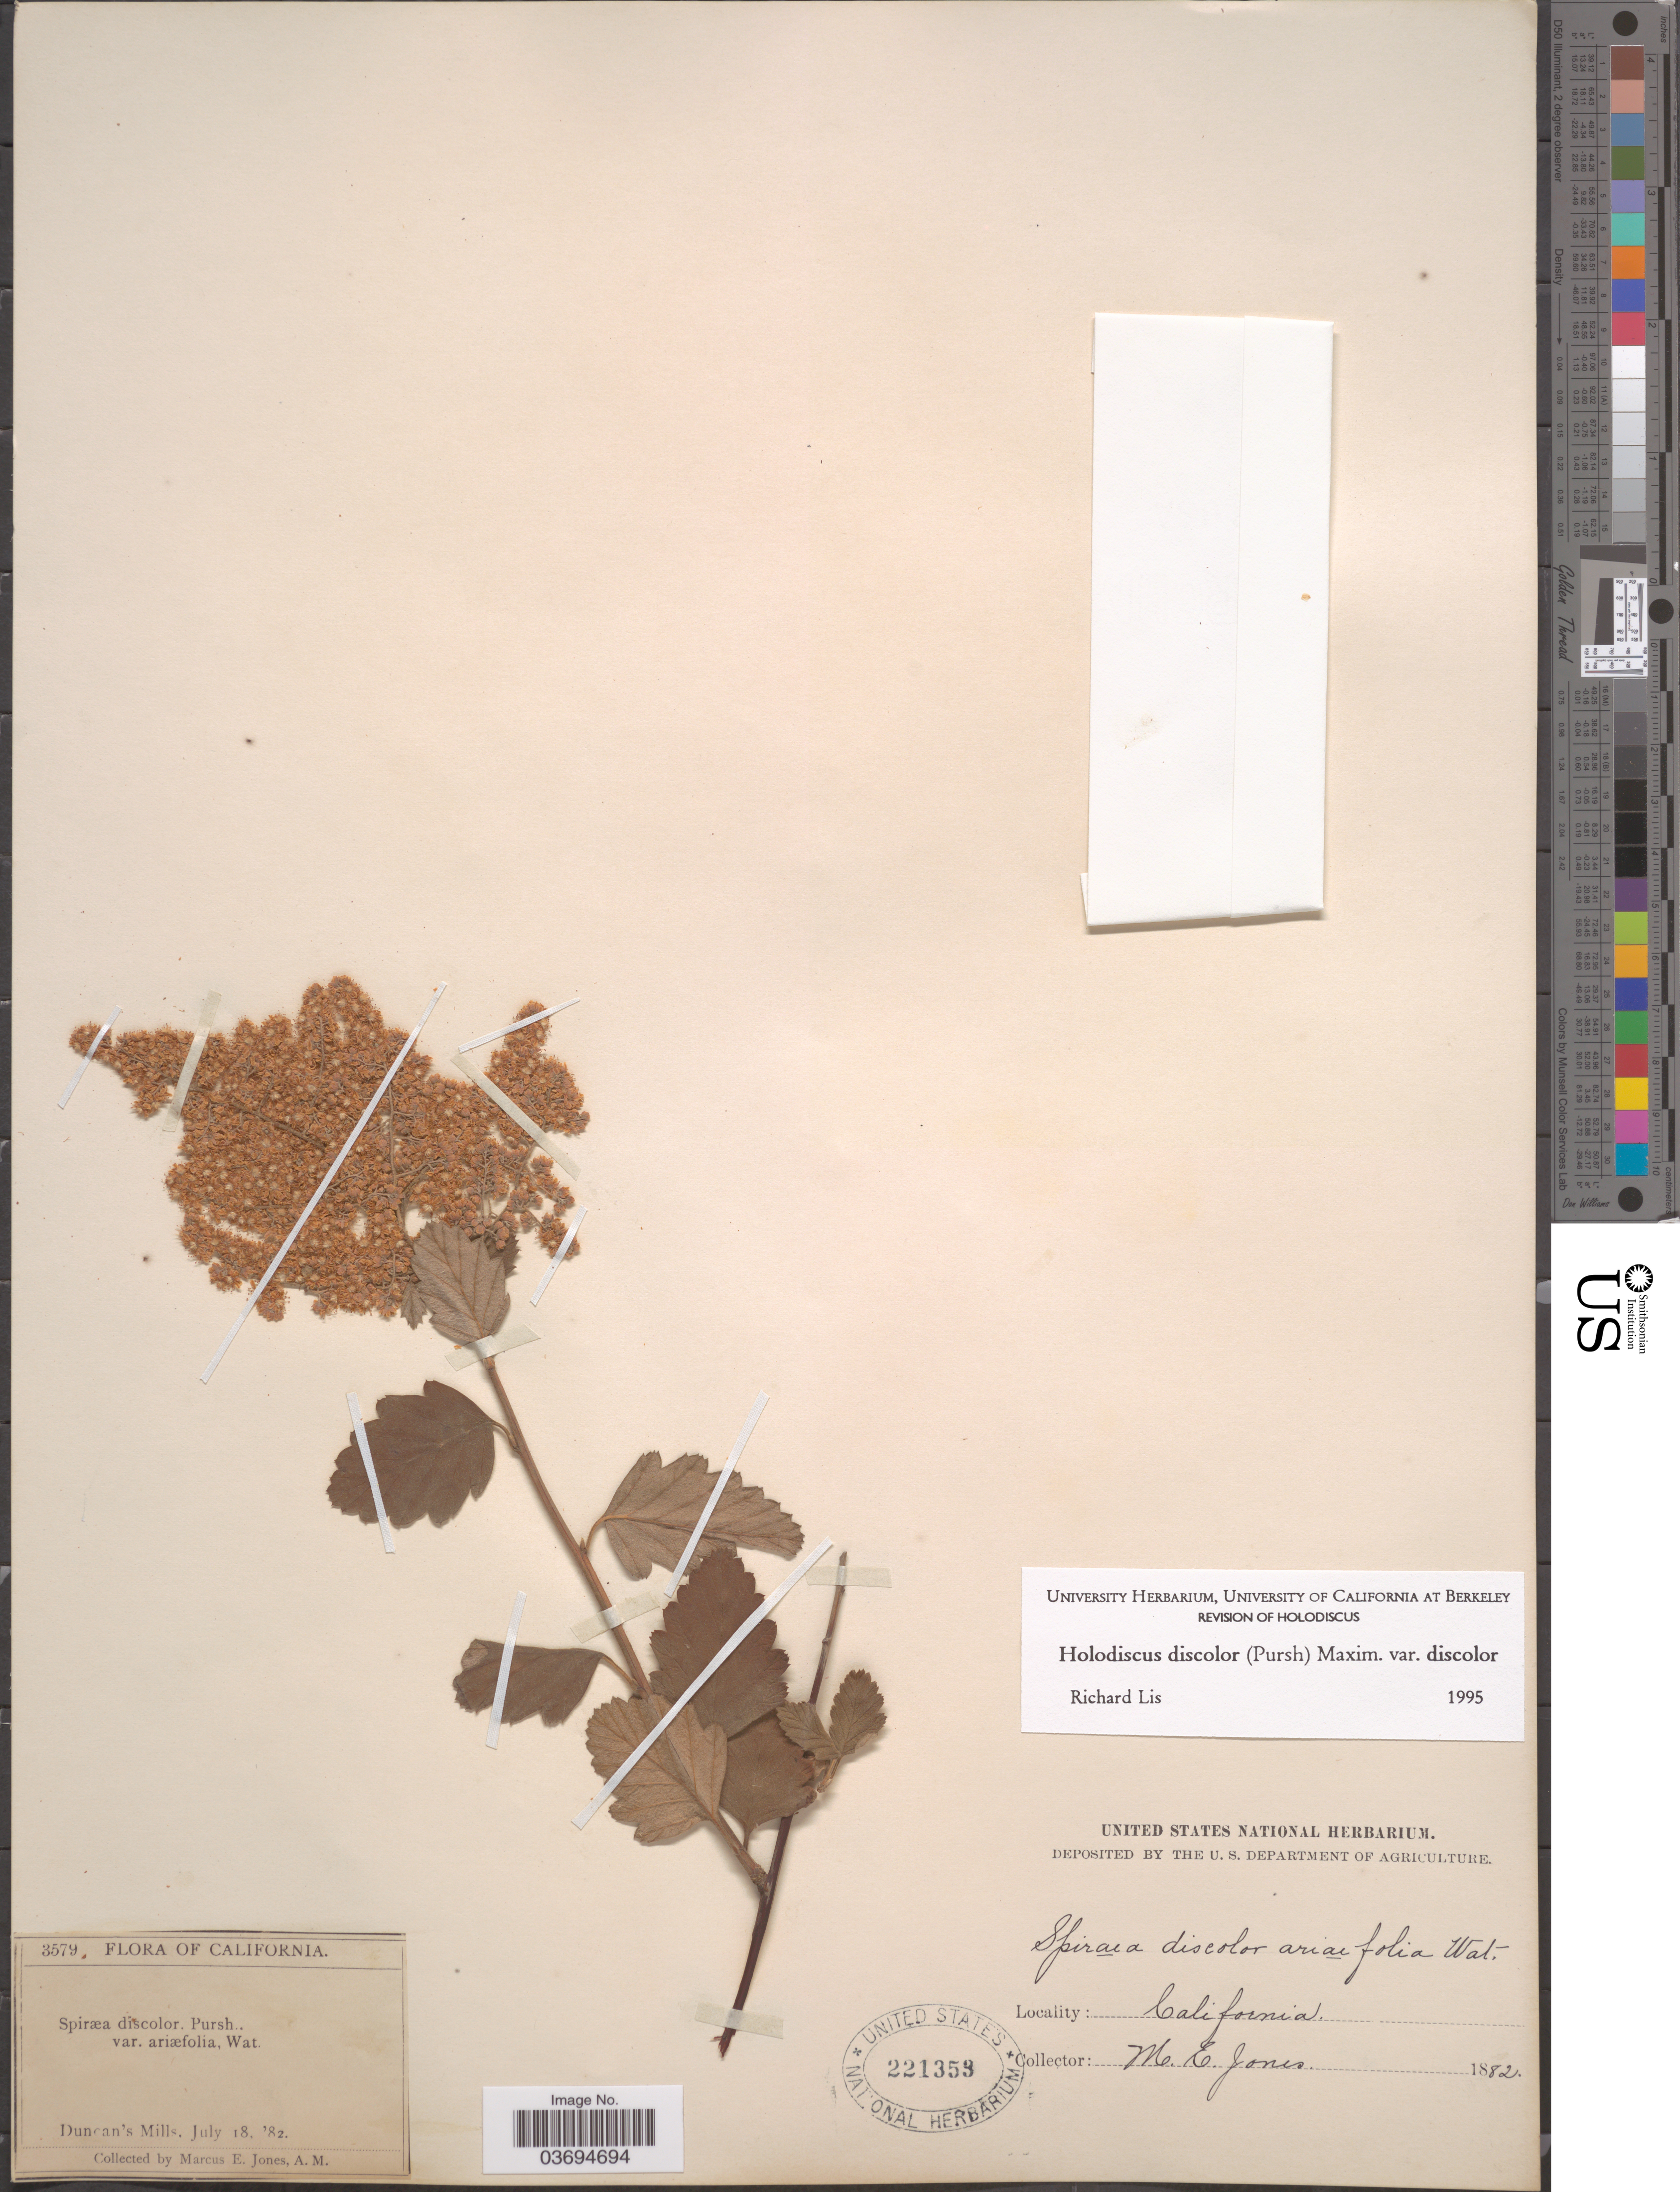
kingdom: Plantae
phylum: Tracheophyta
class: Magnoliopsida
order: Rosales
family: Rosaceae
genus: Holodiscus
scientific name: Holodiscus discolor var. discolor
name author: (Pursh) Maxim.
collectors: M. E. Jones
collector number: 3579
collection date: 1882-07-18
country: United States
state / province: California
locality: Duncan's Mills.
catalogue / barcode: US 221353